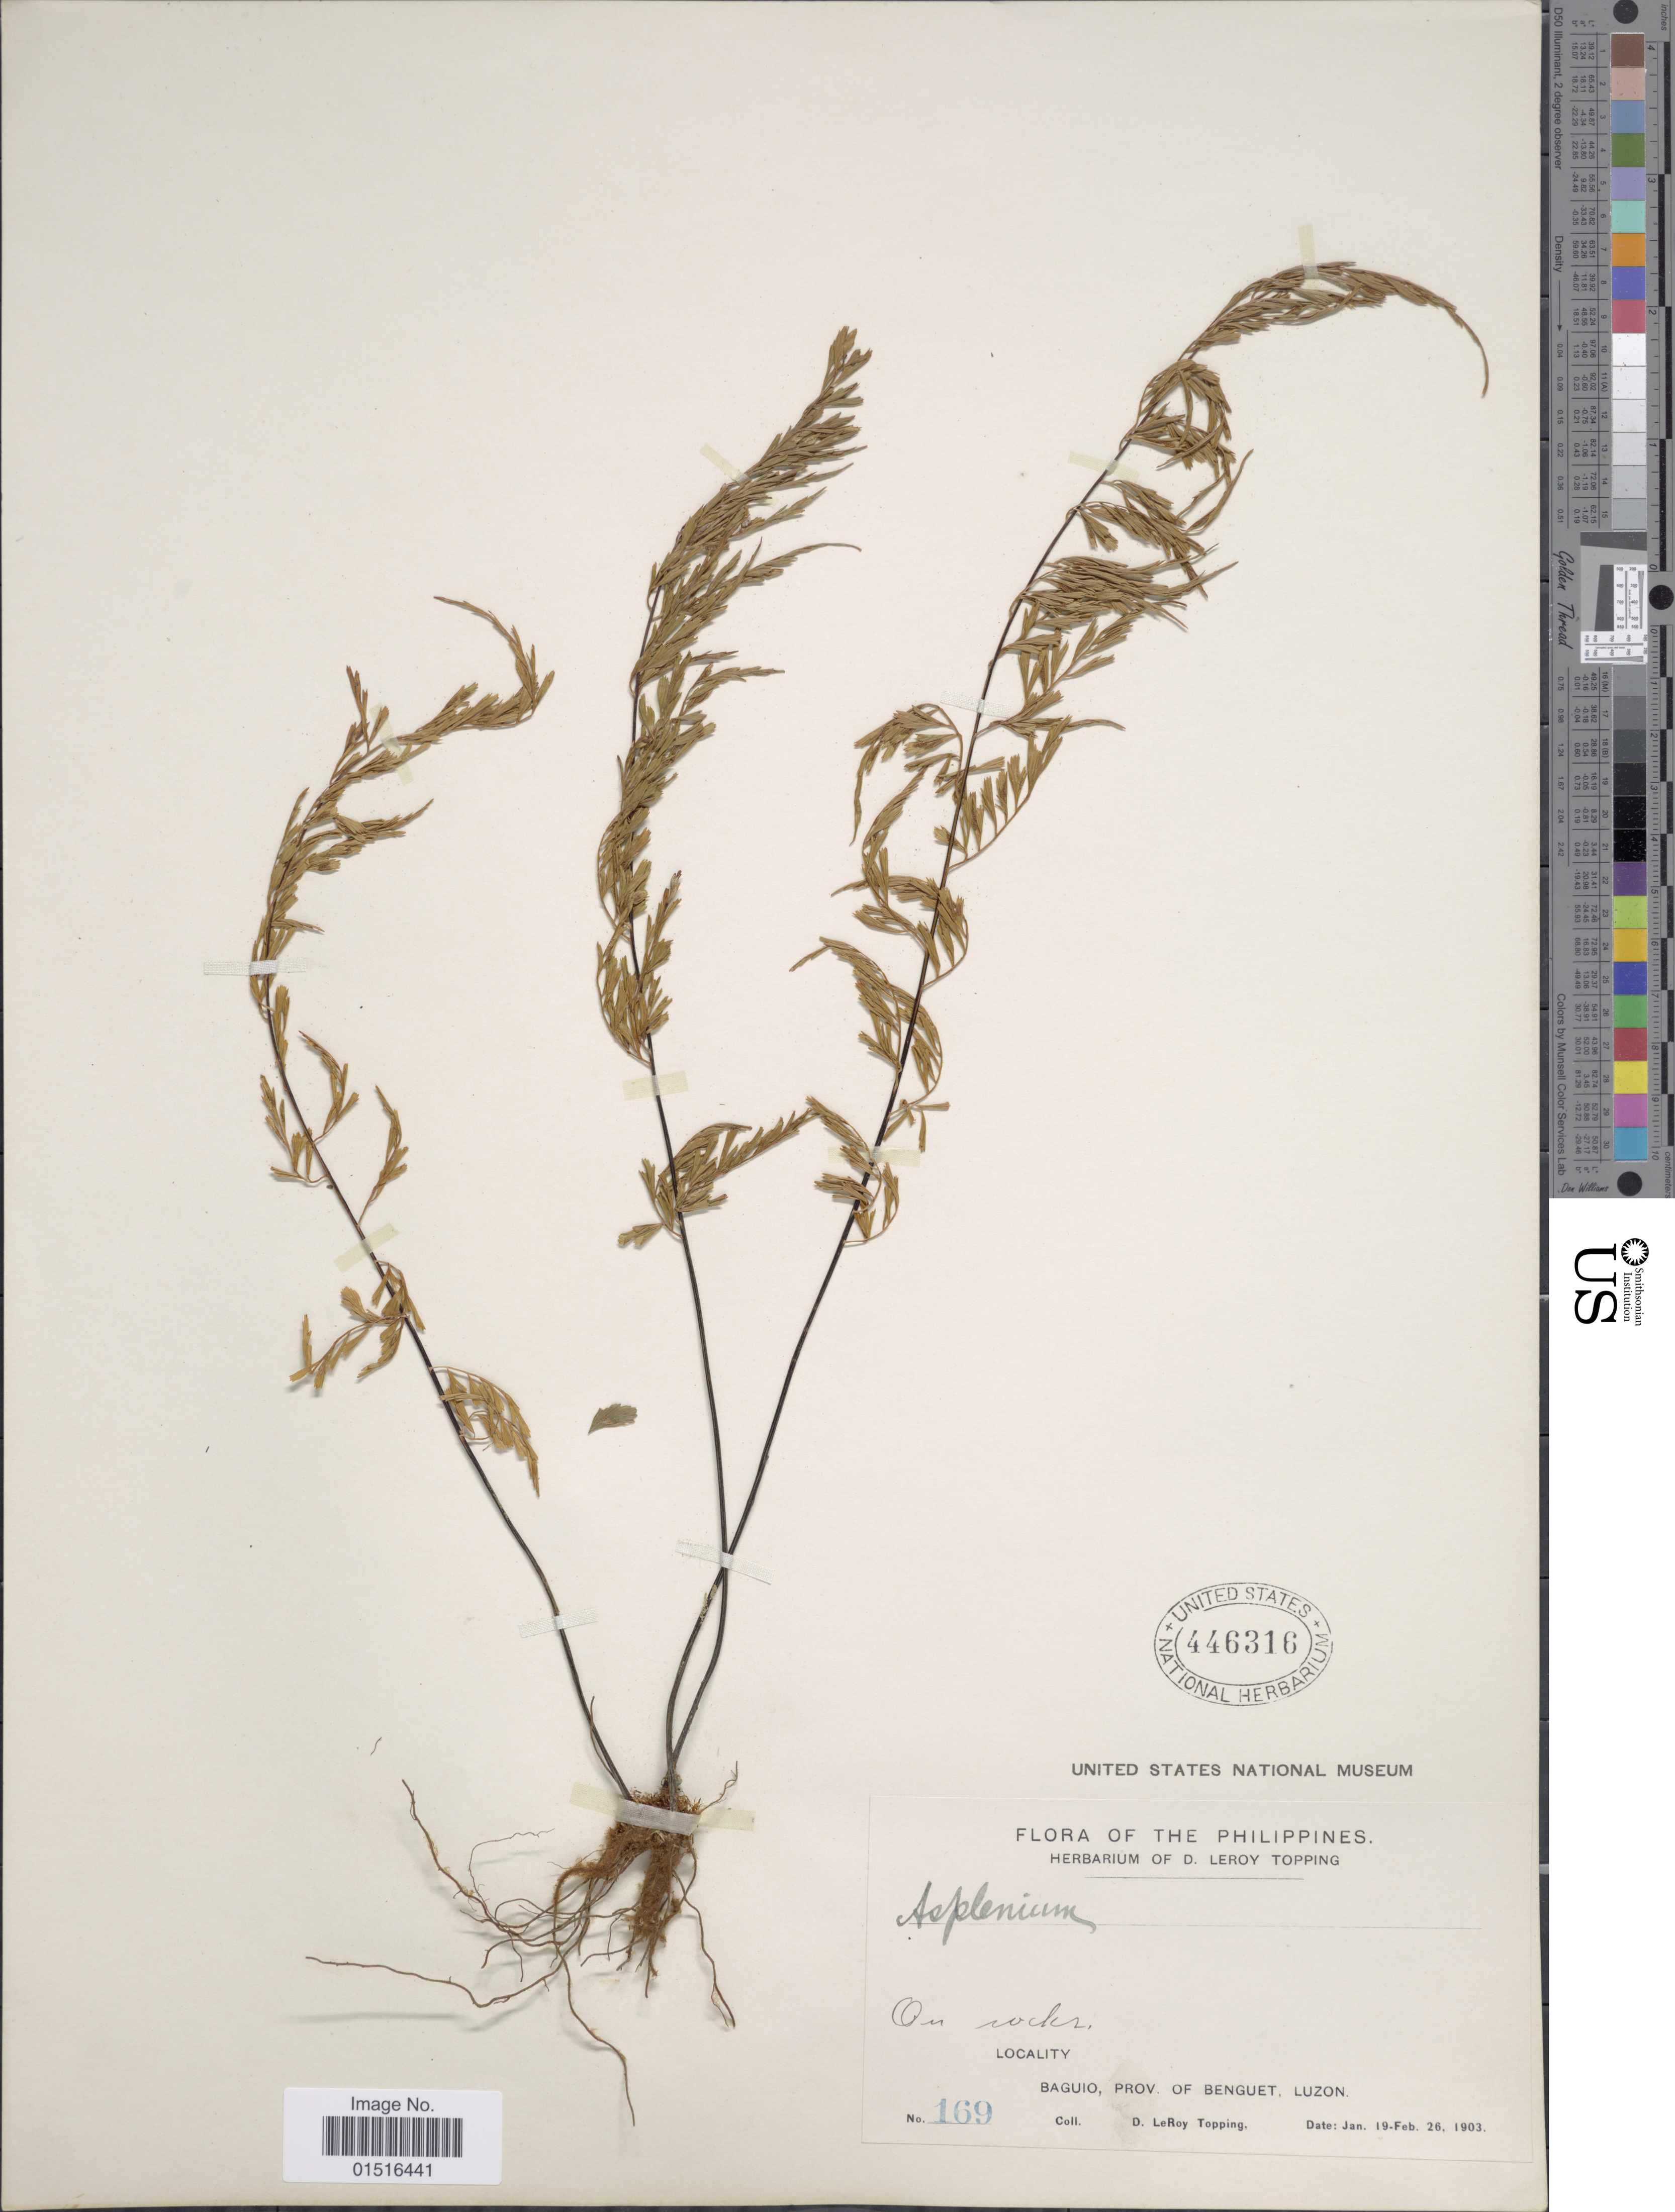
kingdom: Plantae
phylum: Tracheophyta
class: Polypodiopsida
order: Polypodiales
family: Aspleniaceae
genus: Asplenium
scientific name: Asplenium laserpitiifolium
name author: Lam.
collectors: D. L. Topping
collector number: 169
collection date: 1903-01-19/1903-02-26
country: Philippines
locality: Baguio, prov. of Benguet, Luzon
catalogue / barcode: US 446316